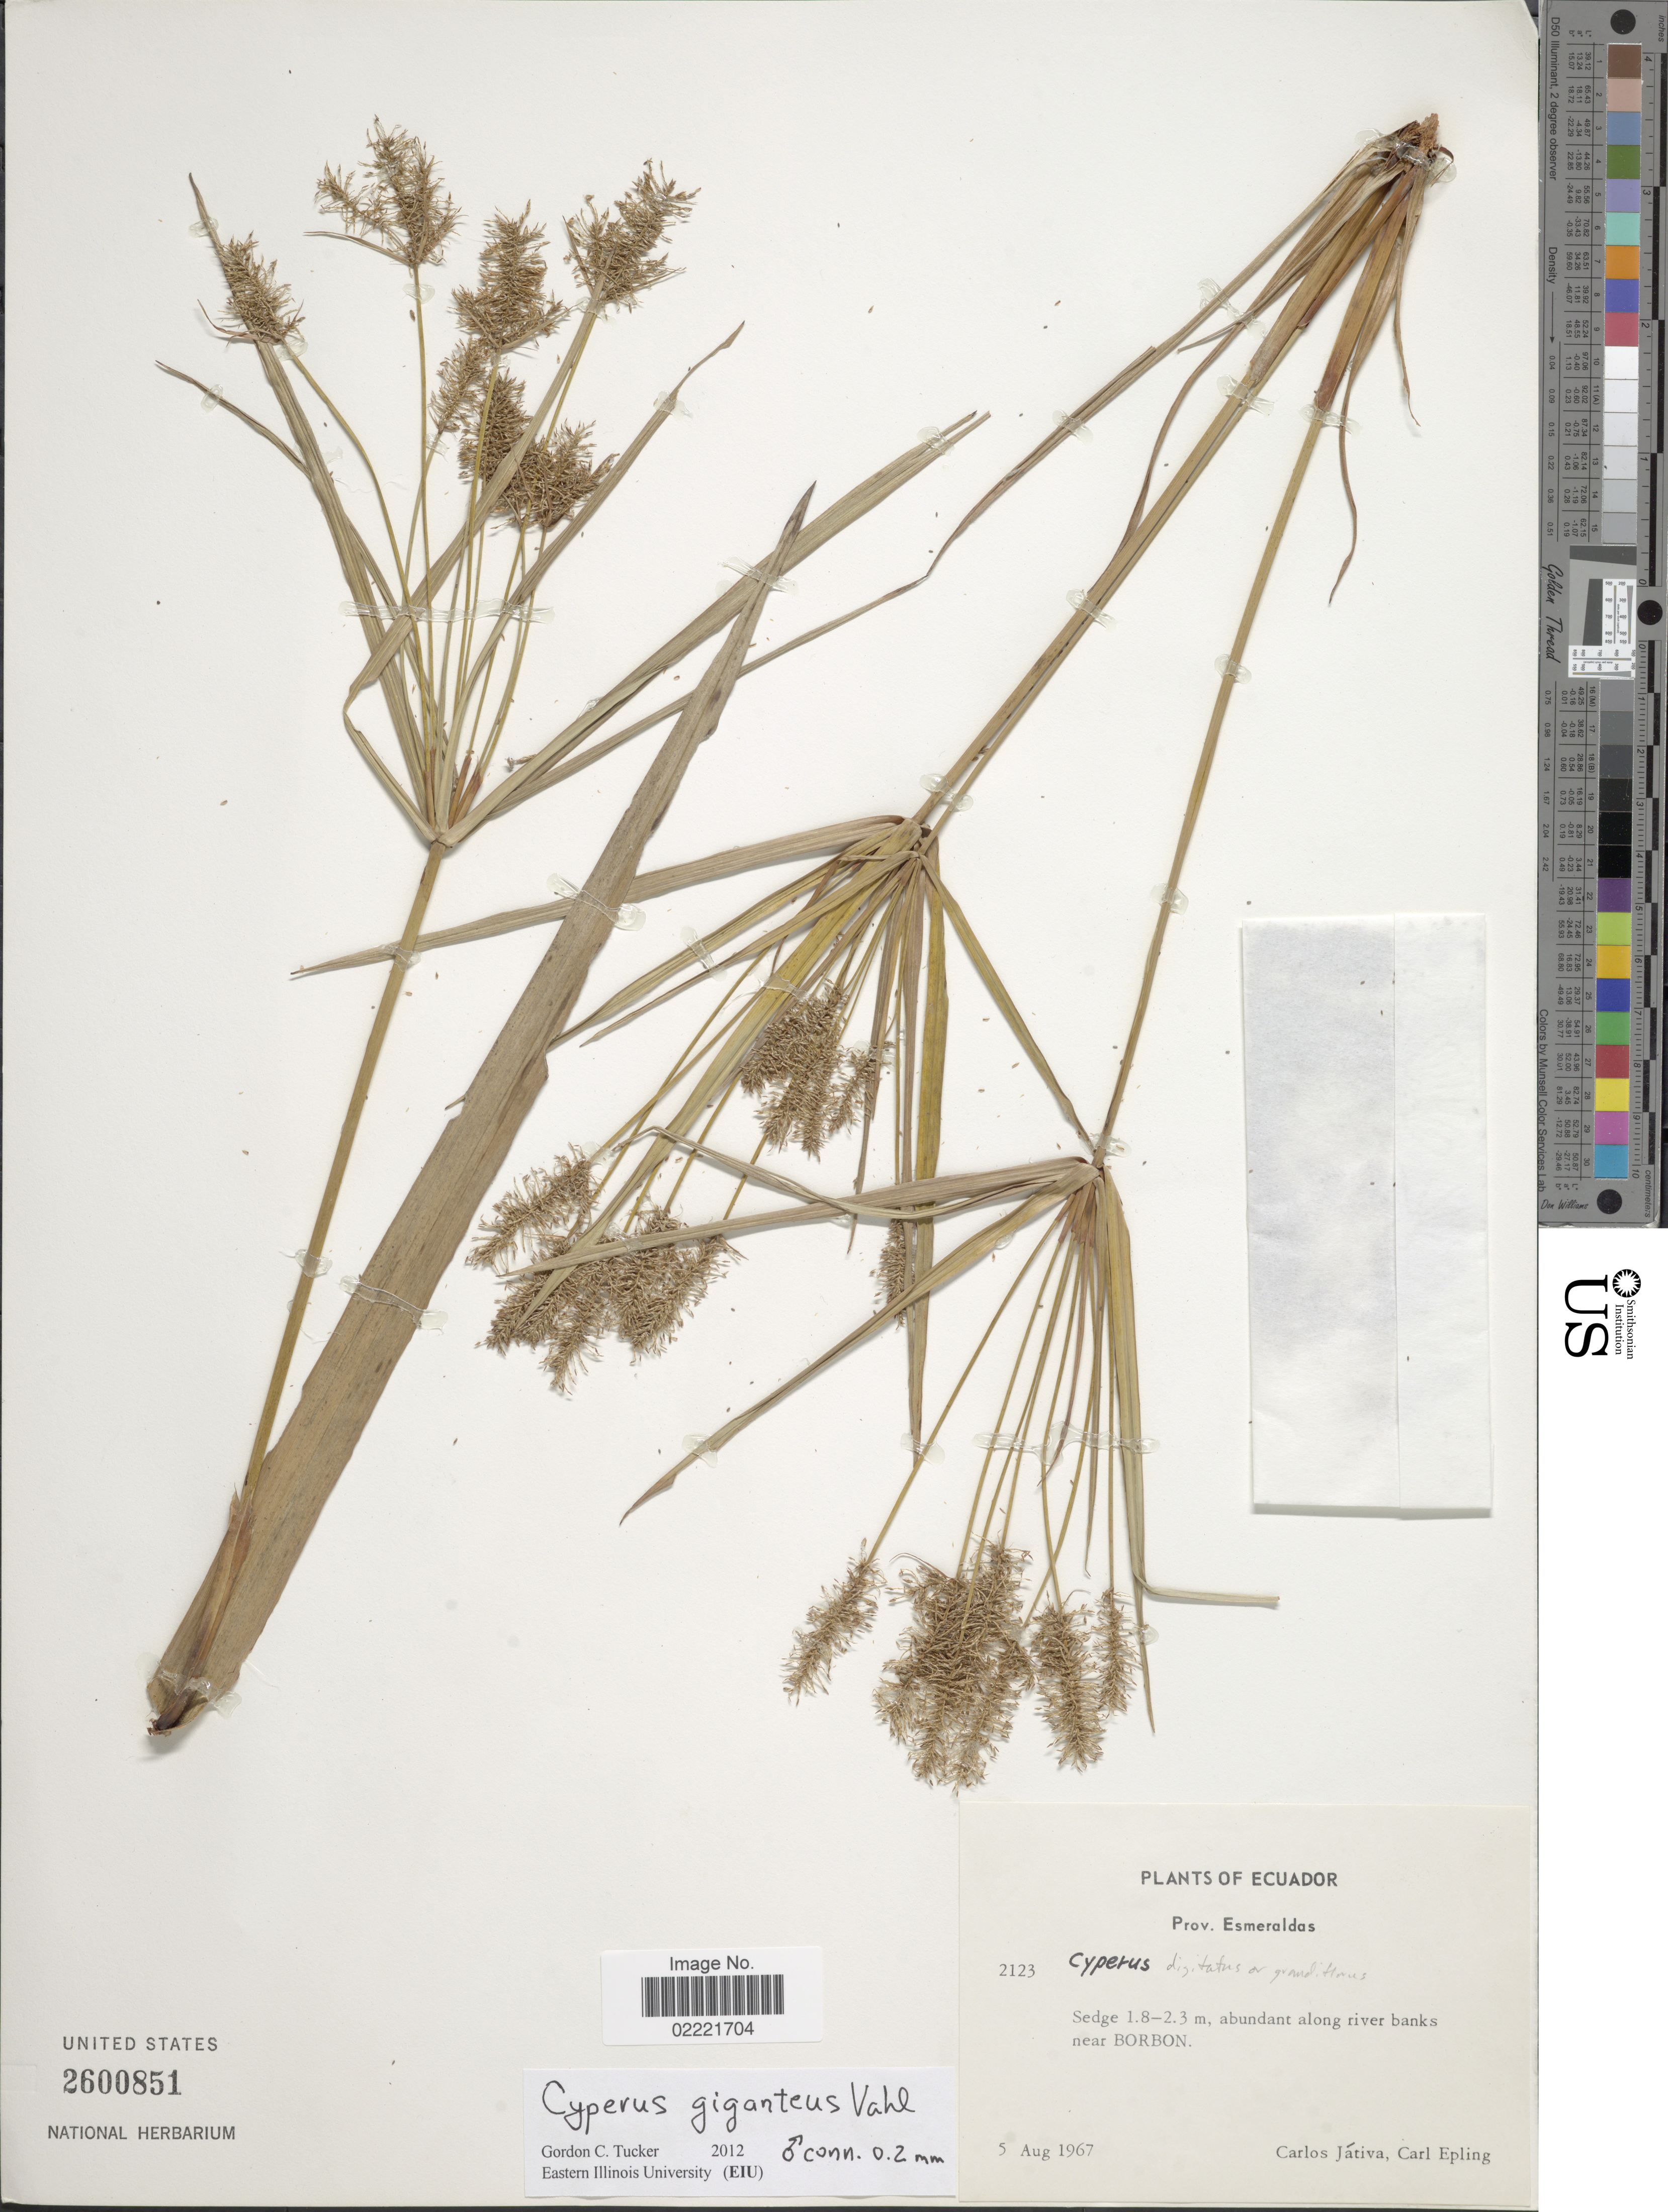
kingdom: Plantae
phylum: Tracheophyta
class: Liliopsida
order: Poales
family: Cyperaceae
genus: Cyperus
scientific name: Cyperus giganteus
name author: Vahl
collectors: C. D. Játiva & C. C. Epling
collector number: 2123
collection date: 1967-08-05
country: Ecuador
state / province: Esmeraldas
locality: Near Borbon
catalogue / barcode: US 2600851